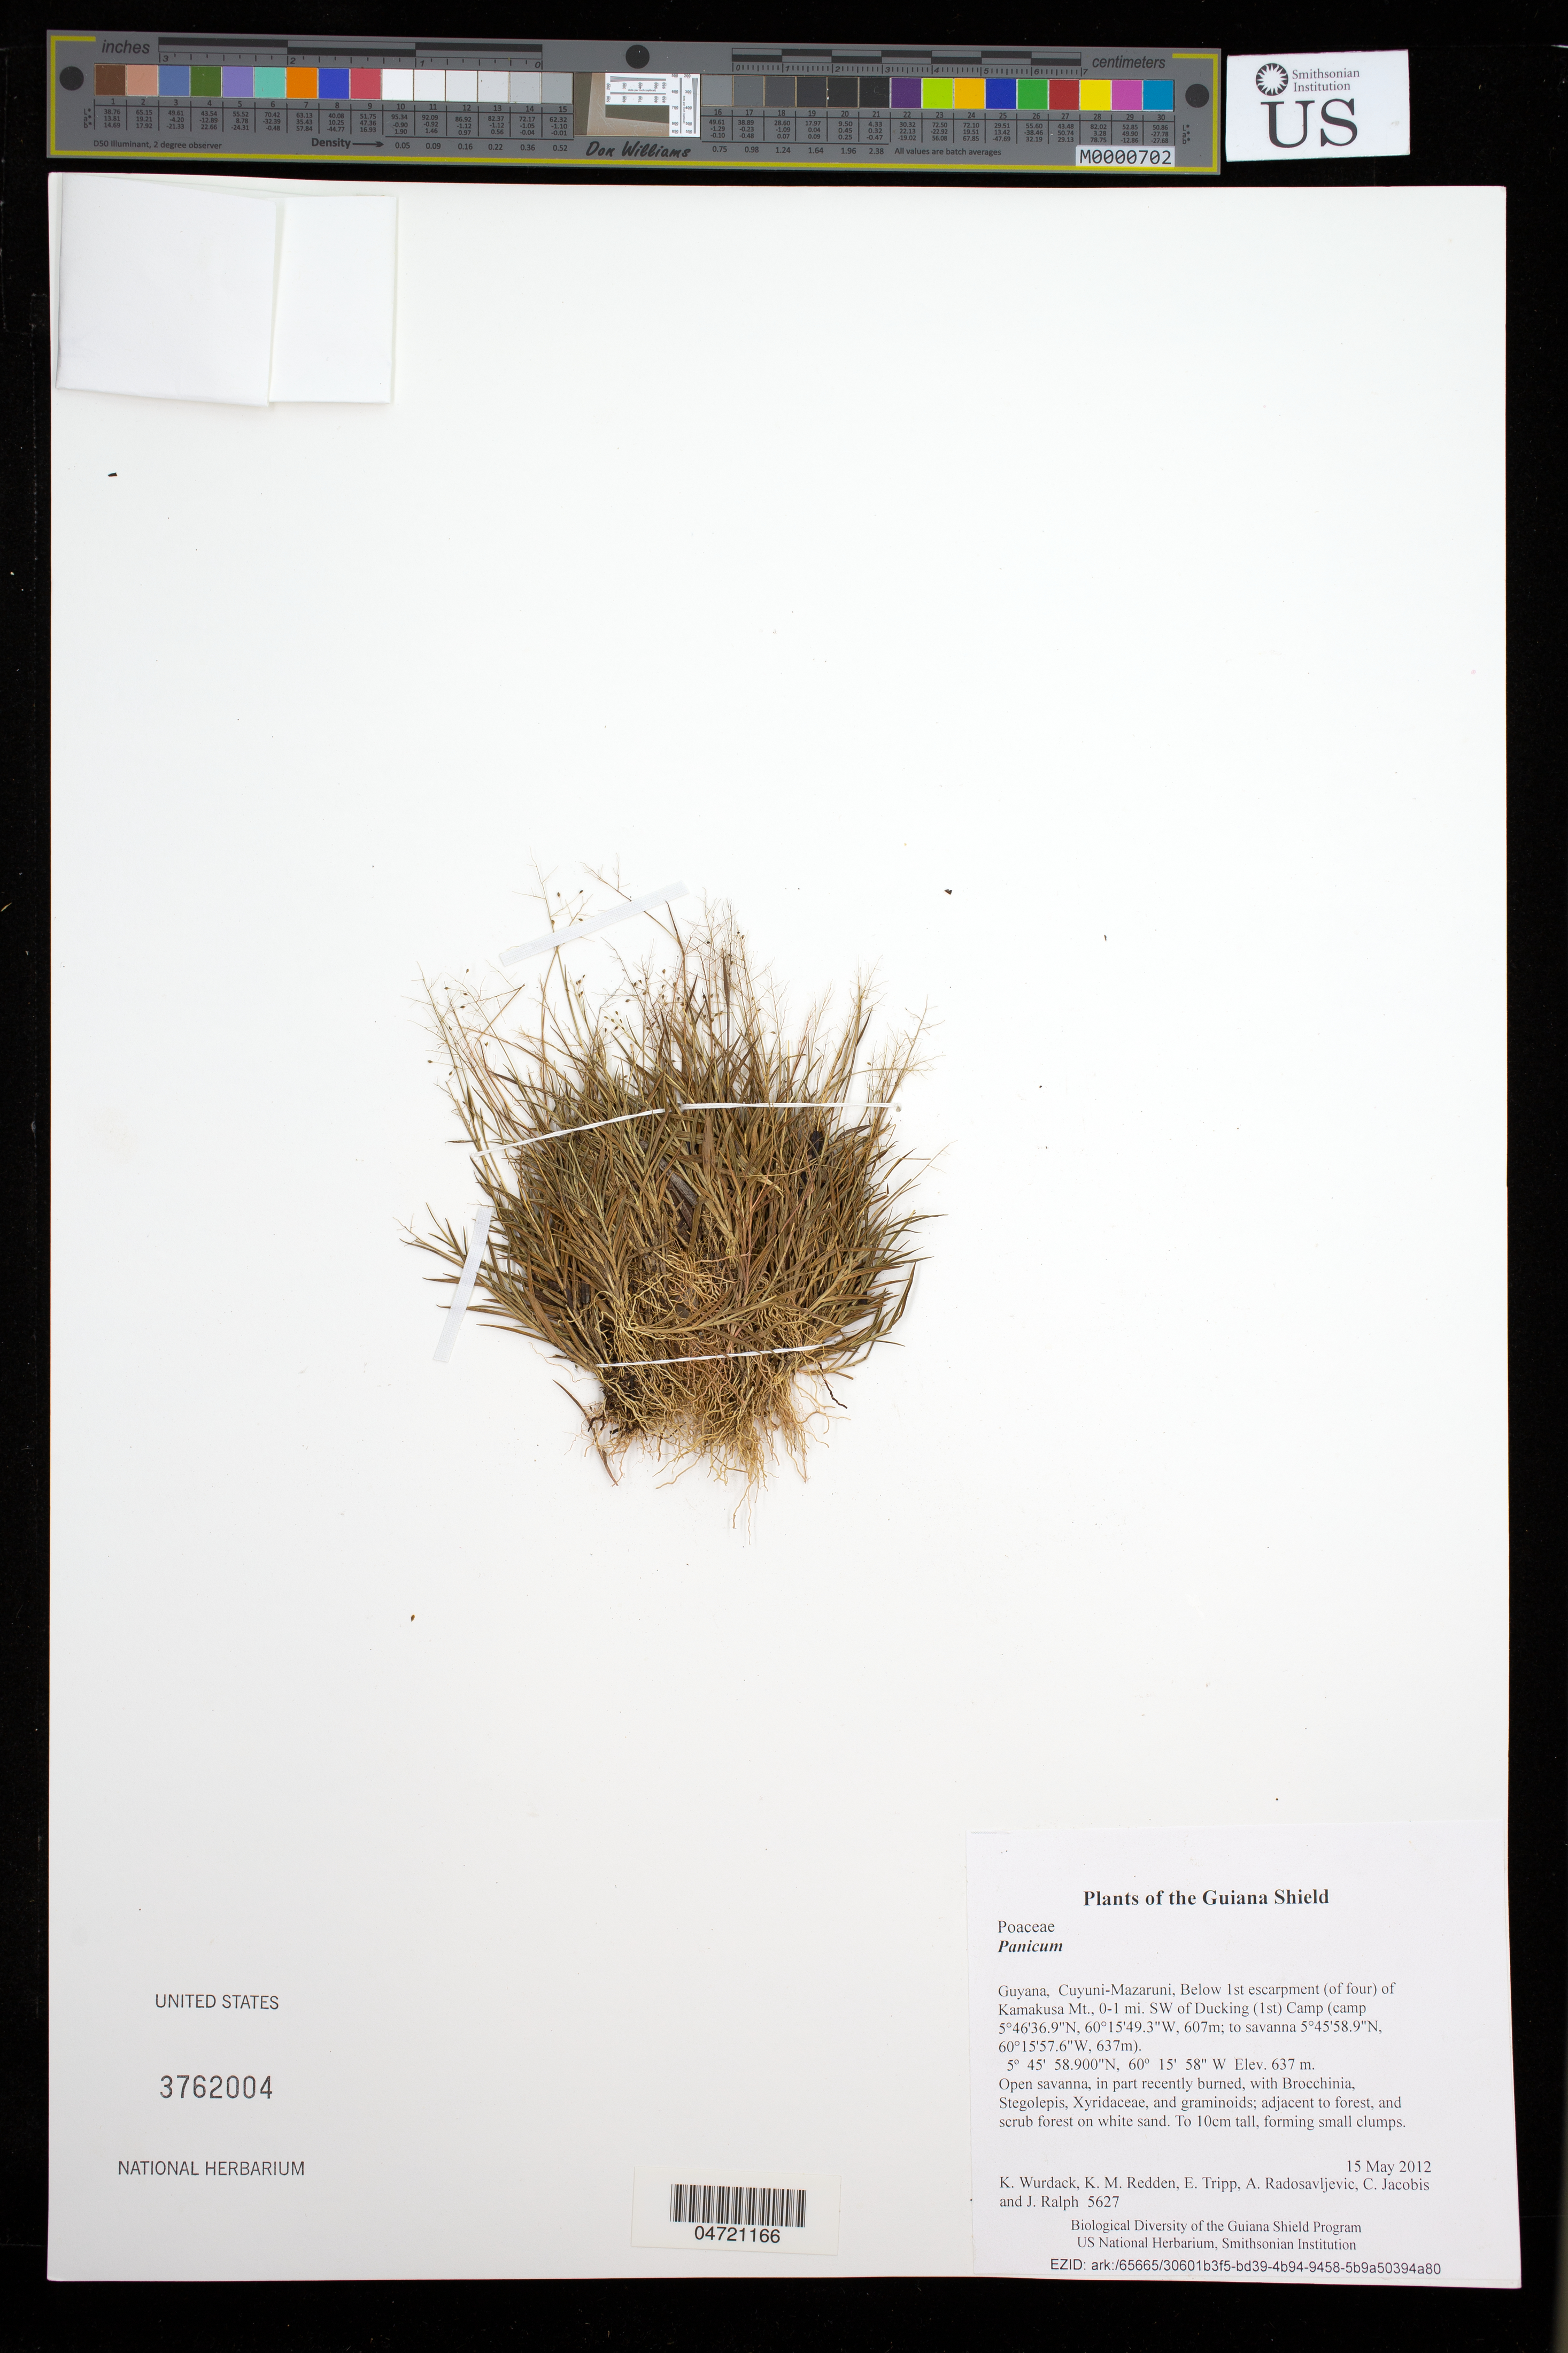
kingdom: Plantae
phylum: Tracheophyta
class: Liliopsida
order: Poales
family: Poaceae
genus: Panicum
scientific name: Panicum sp.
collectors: K. Wurdack, K. M. Redden, E. Tripp, A. Radosavljevic, C. Jacobis & J. Ralph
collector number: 5627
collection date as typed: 15 May 2012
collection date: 2012-05-15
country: Guyana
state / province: Cuyuni-Mazaruni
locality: Below 1st escarpment (of four) of Kamakusa Mt., 0-1 mi. SW of Ducking (1st) Camp (camp 5°46'36.9"N, 60°15'49.3"W, 607m; to savanna 5°45'58.9"N, 60°15'57.6"W, 637m)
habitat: Open savanna, in part recently burned, with Brocchinia, Stegolepis, Xyridaceae, and graminoids; adjacent to forest, and scrub forest on white sand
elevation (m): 637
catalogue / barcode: US 3762004